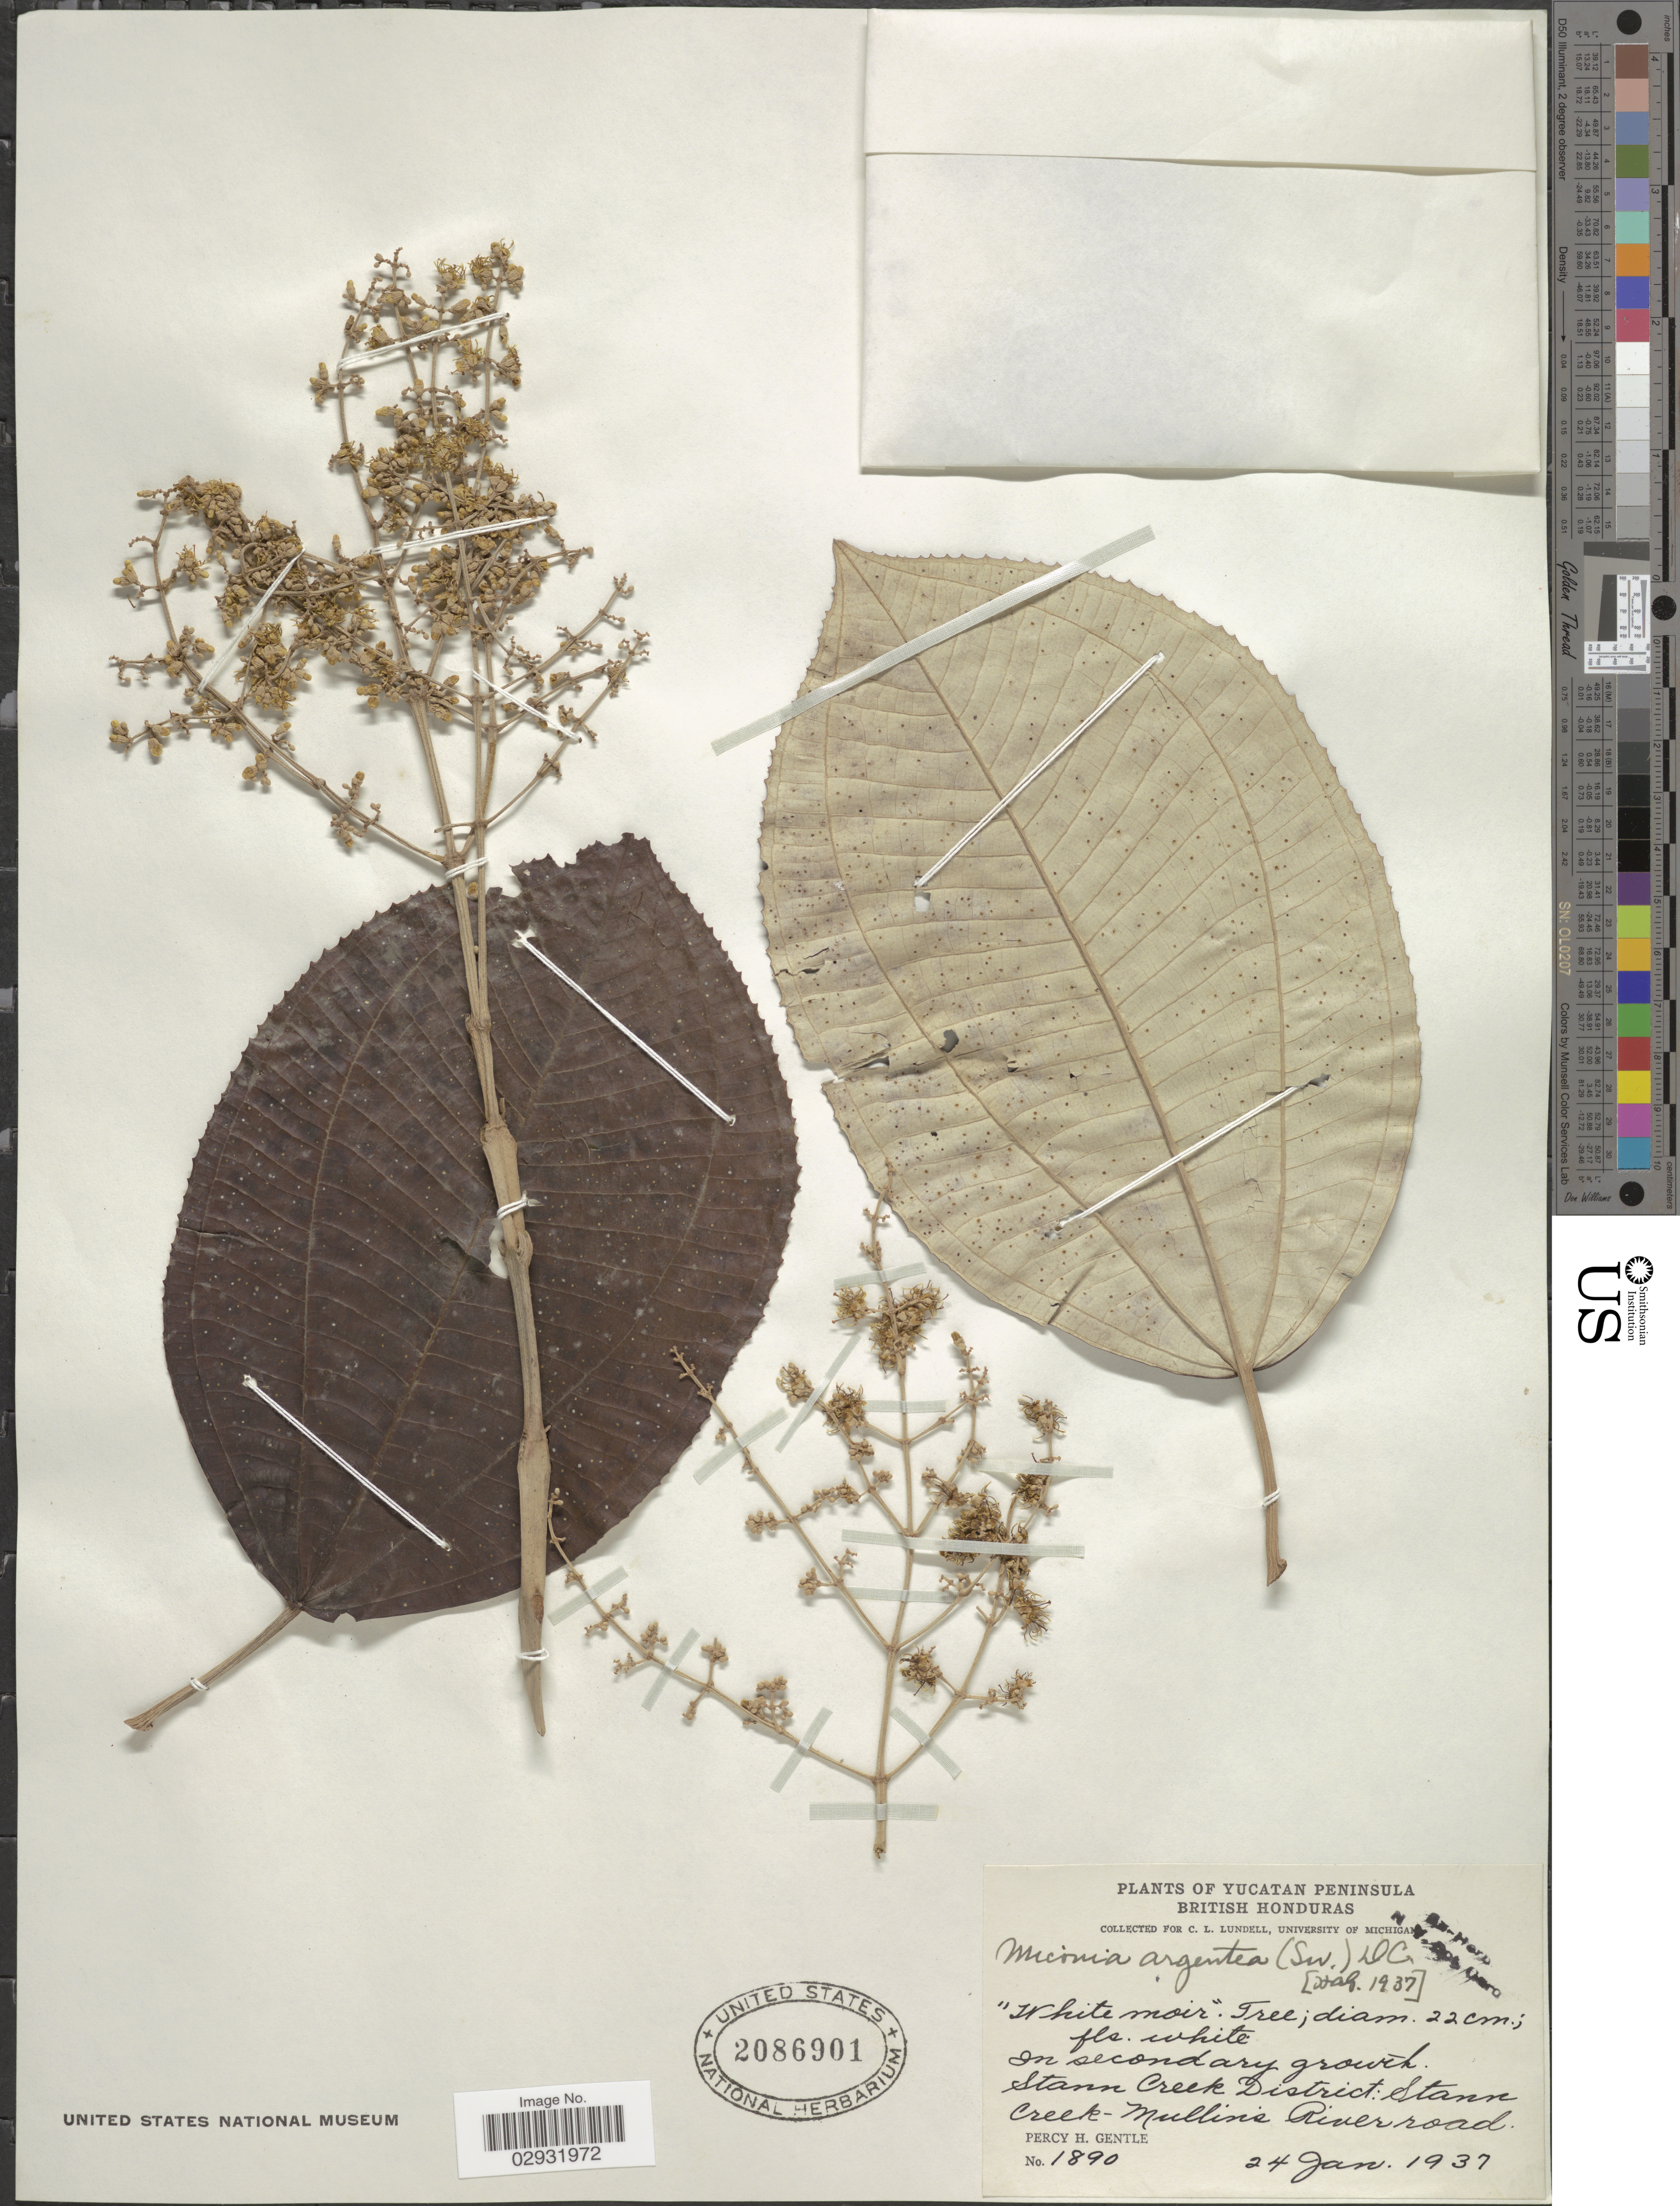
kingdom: Plantae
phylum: Tracheophyta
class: Magnoliopsida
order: Myrtales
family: Melastomataceae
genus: Miconia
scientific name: Miconia argentea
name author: (Sw.) DC.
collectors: P. H. Gentle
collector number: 1890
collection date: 1937-01-24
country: Belize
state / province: Stann Creek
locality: Yucatan Peninsula. British Honduras. Stann Creek District: Stann Creek-Mullin's River road.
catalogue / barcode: US 2086901